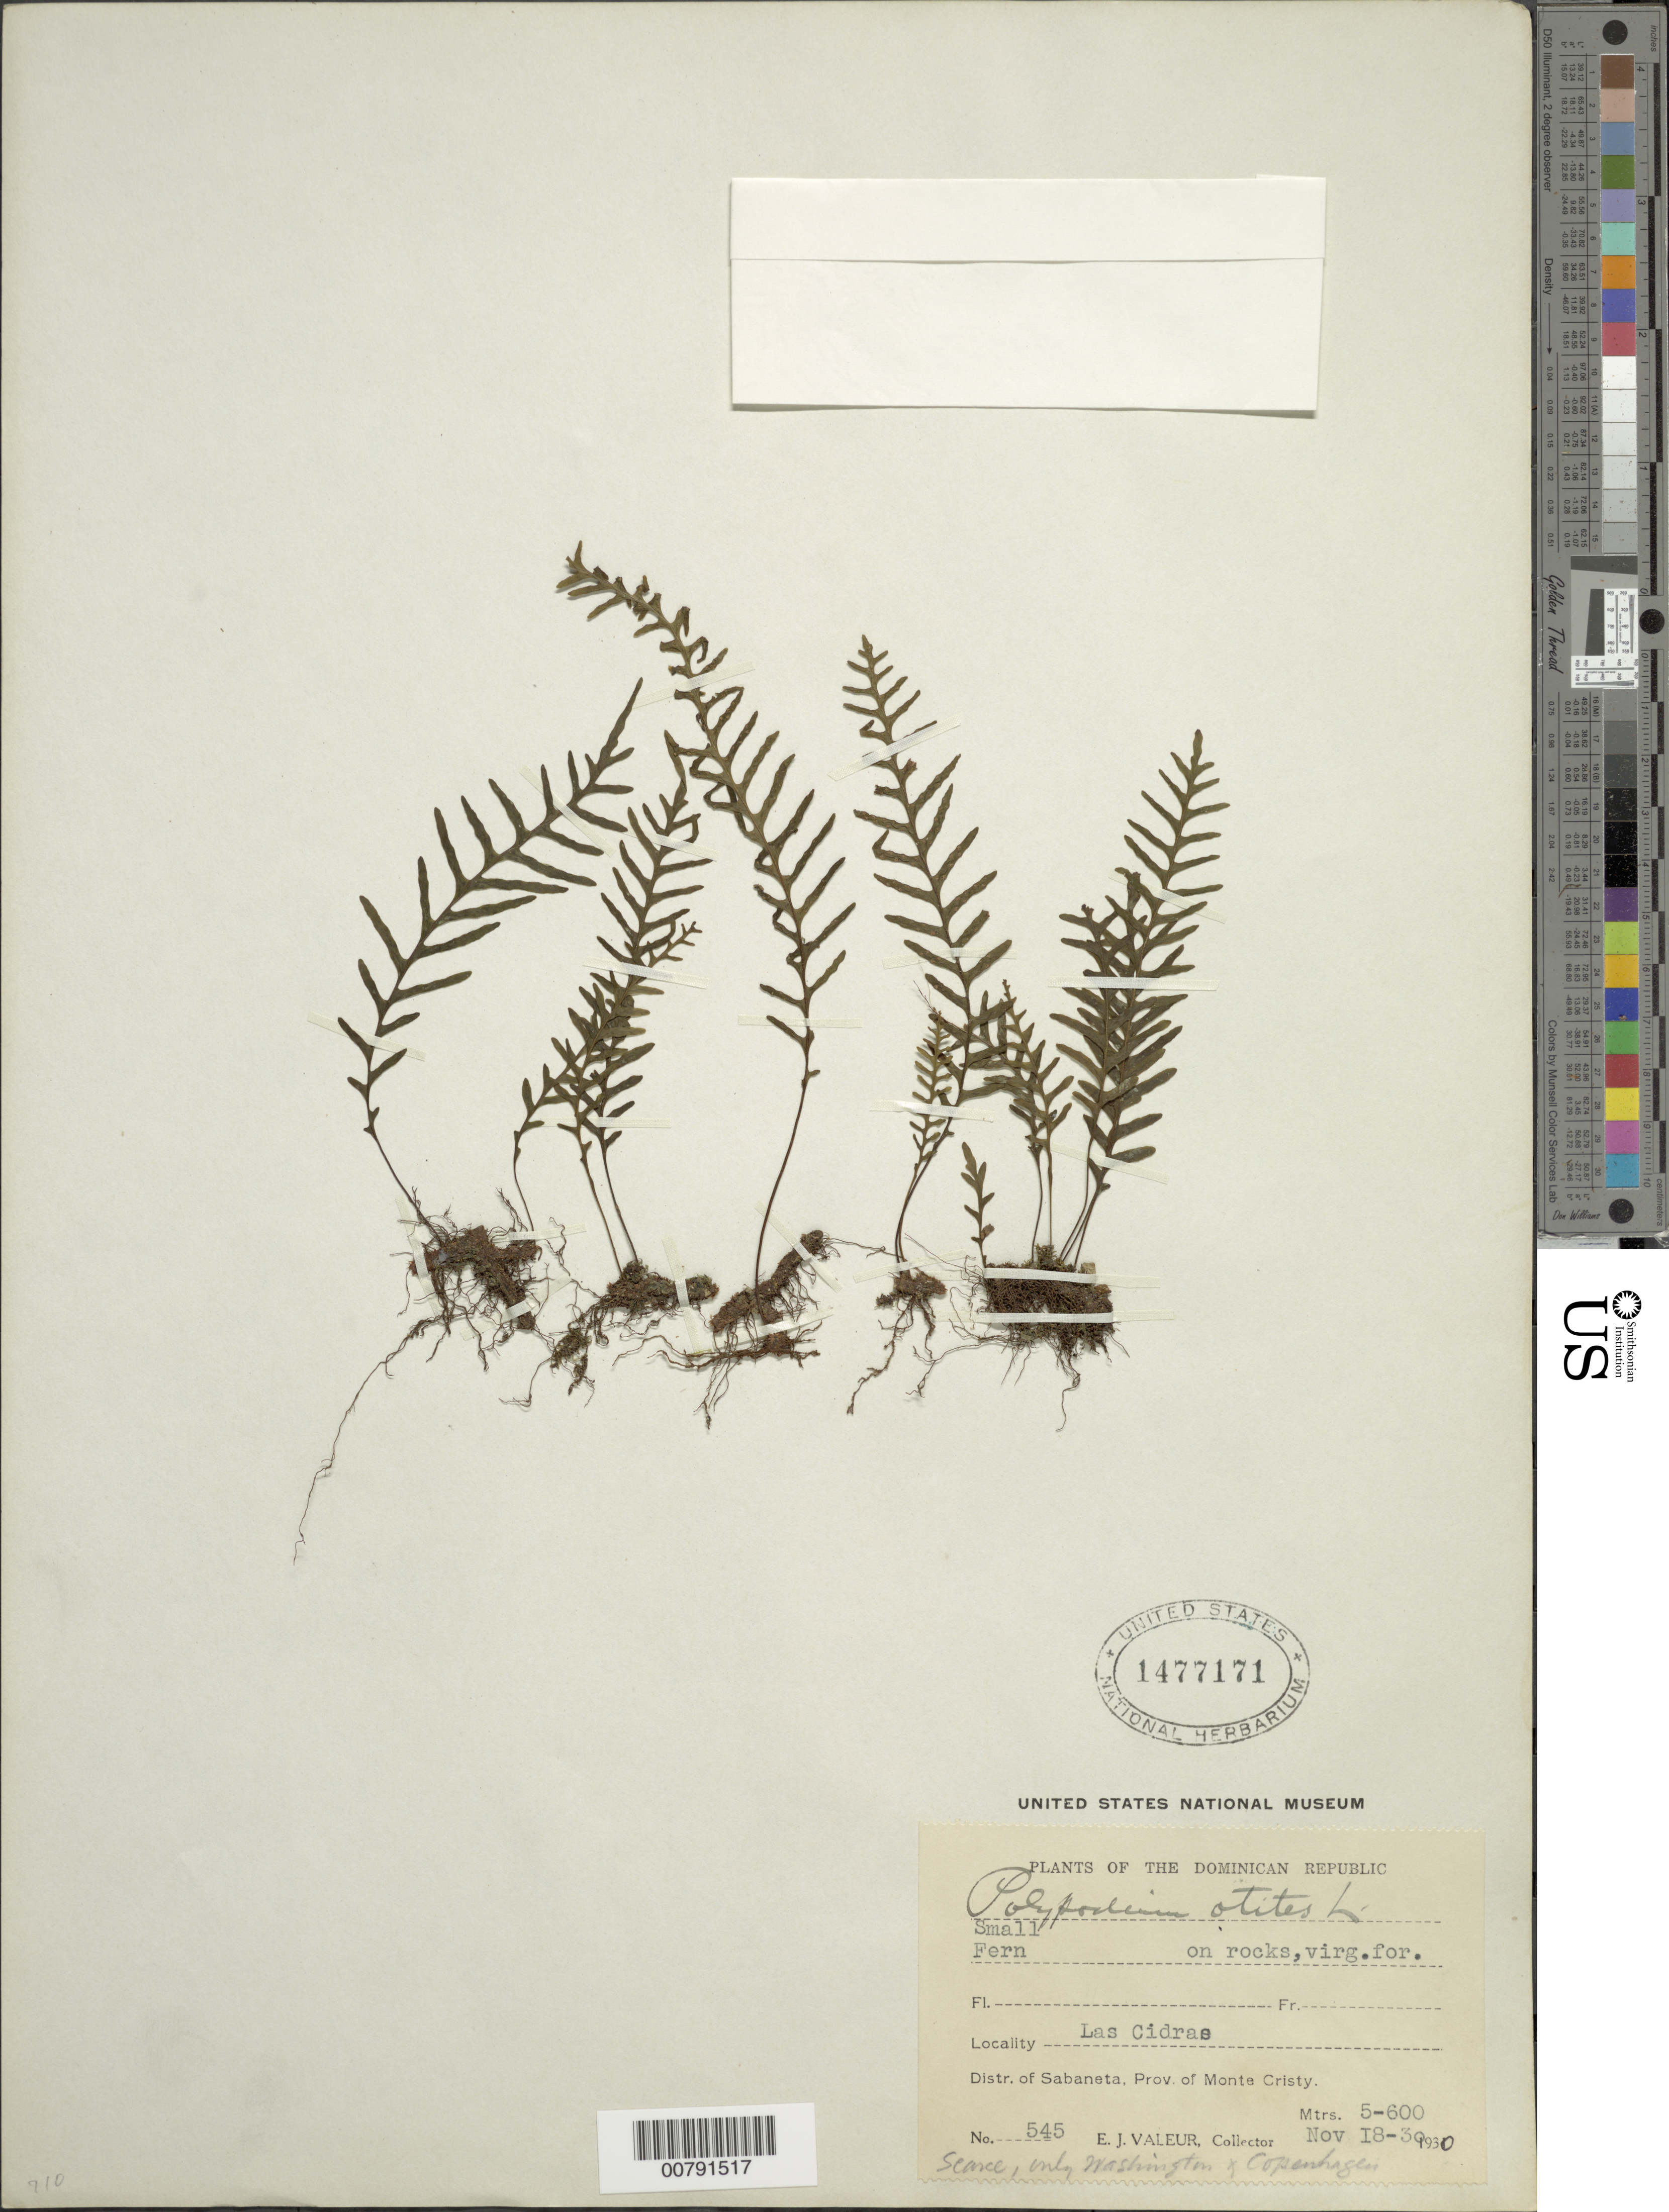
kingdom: Plantae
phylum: Tracheophyta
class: Polypodiopsida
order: Polypodiales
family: Polypodiaceae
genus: Polypodium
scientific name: Polypodium otites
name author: L.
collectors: E. Valeur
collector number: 545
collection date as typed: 18 Nov 1930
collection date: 1930-11-18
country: Dominican Republic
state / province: Monte Cristi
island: Hispaniola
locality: Dist Sabaneta, Las Cidras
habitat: On rocks, virgin forest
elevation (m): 500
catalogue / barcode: US 1477171